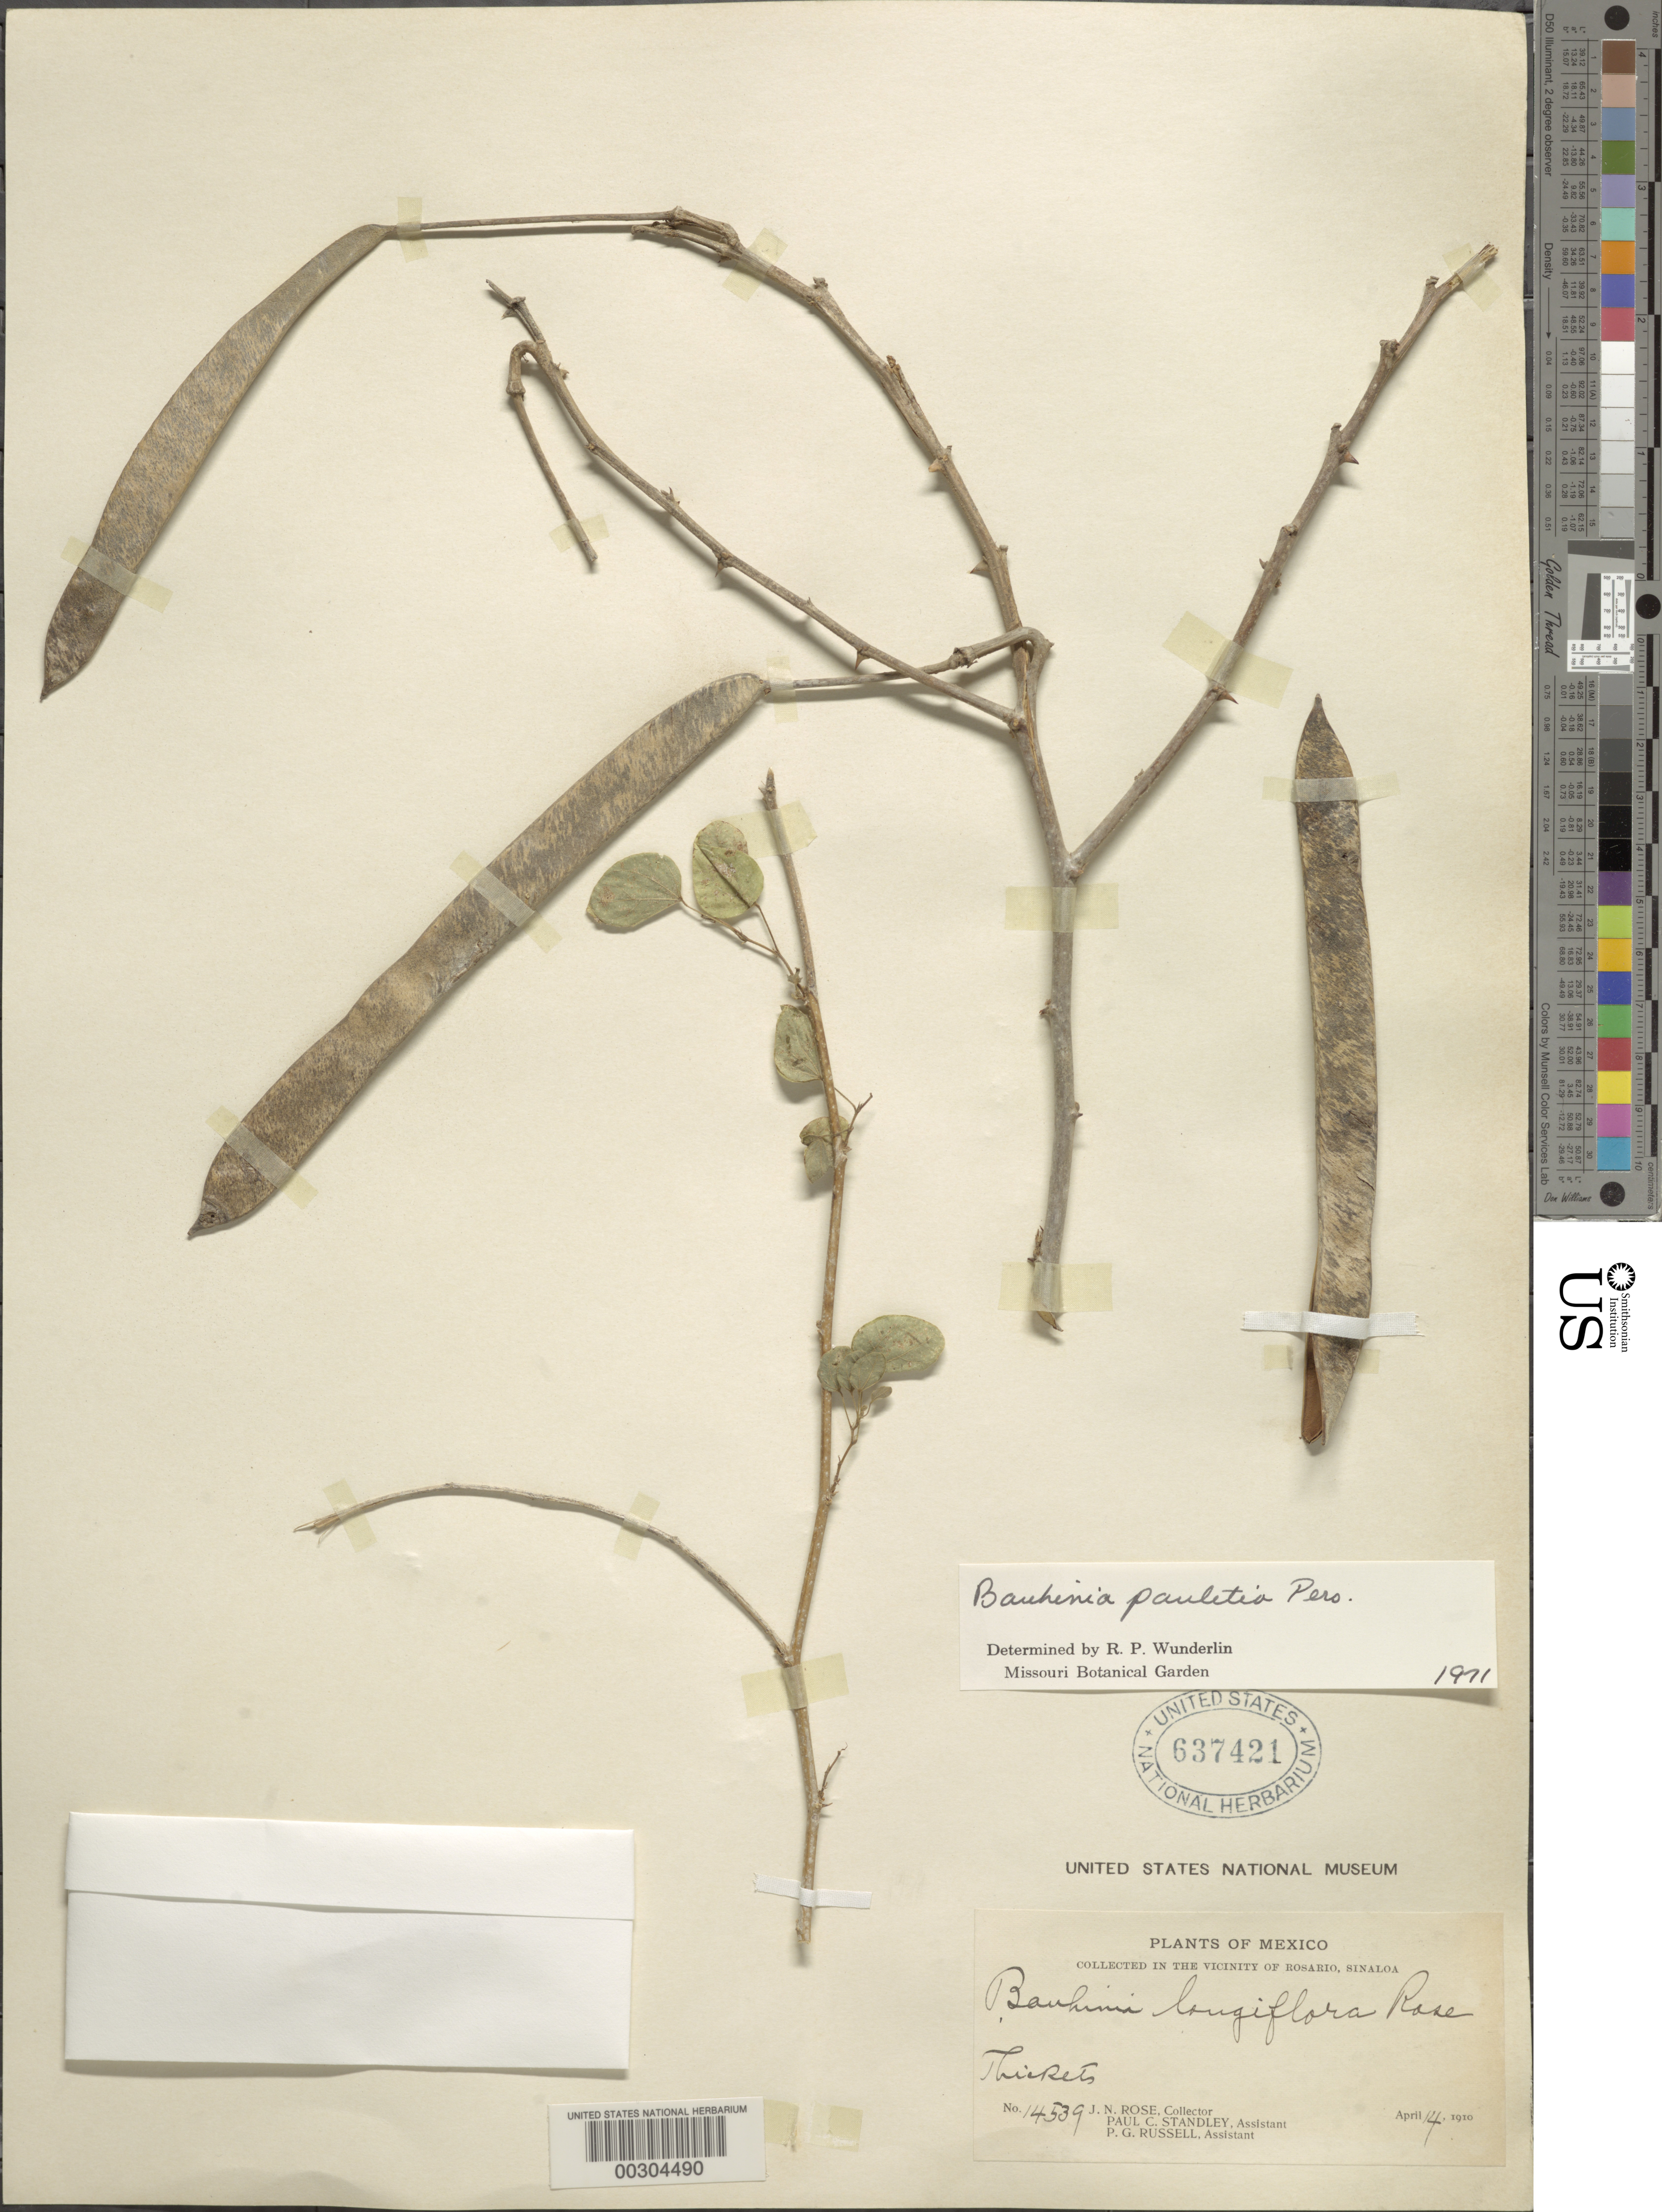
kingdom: Plantae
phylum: Tracheophyta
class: Magnoliopsida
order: Fabales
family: Fabaceae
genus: Bauhinia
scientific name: Bauhinia pauletia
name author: Pers.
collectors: J. N. Rose, P. C. Standley & P. G. Russell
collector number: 14539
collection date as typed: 14 Apr 1910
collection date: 1910-04-14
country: Mexico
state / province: Sinaloa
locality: Vicinity of Rosario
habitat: Thickets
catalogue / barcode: US 637421